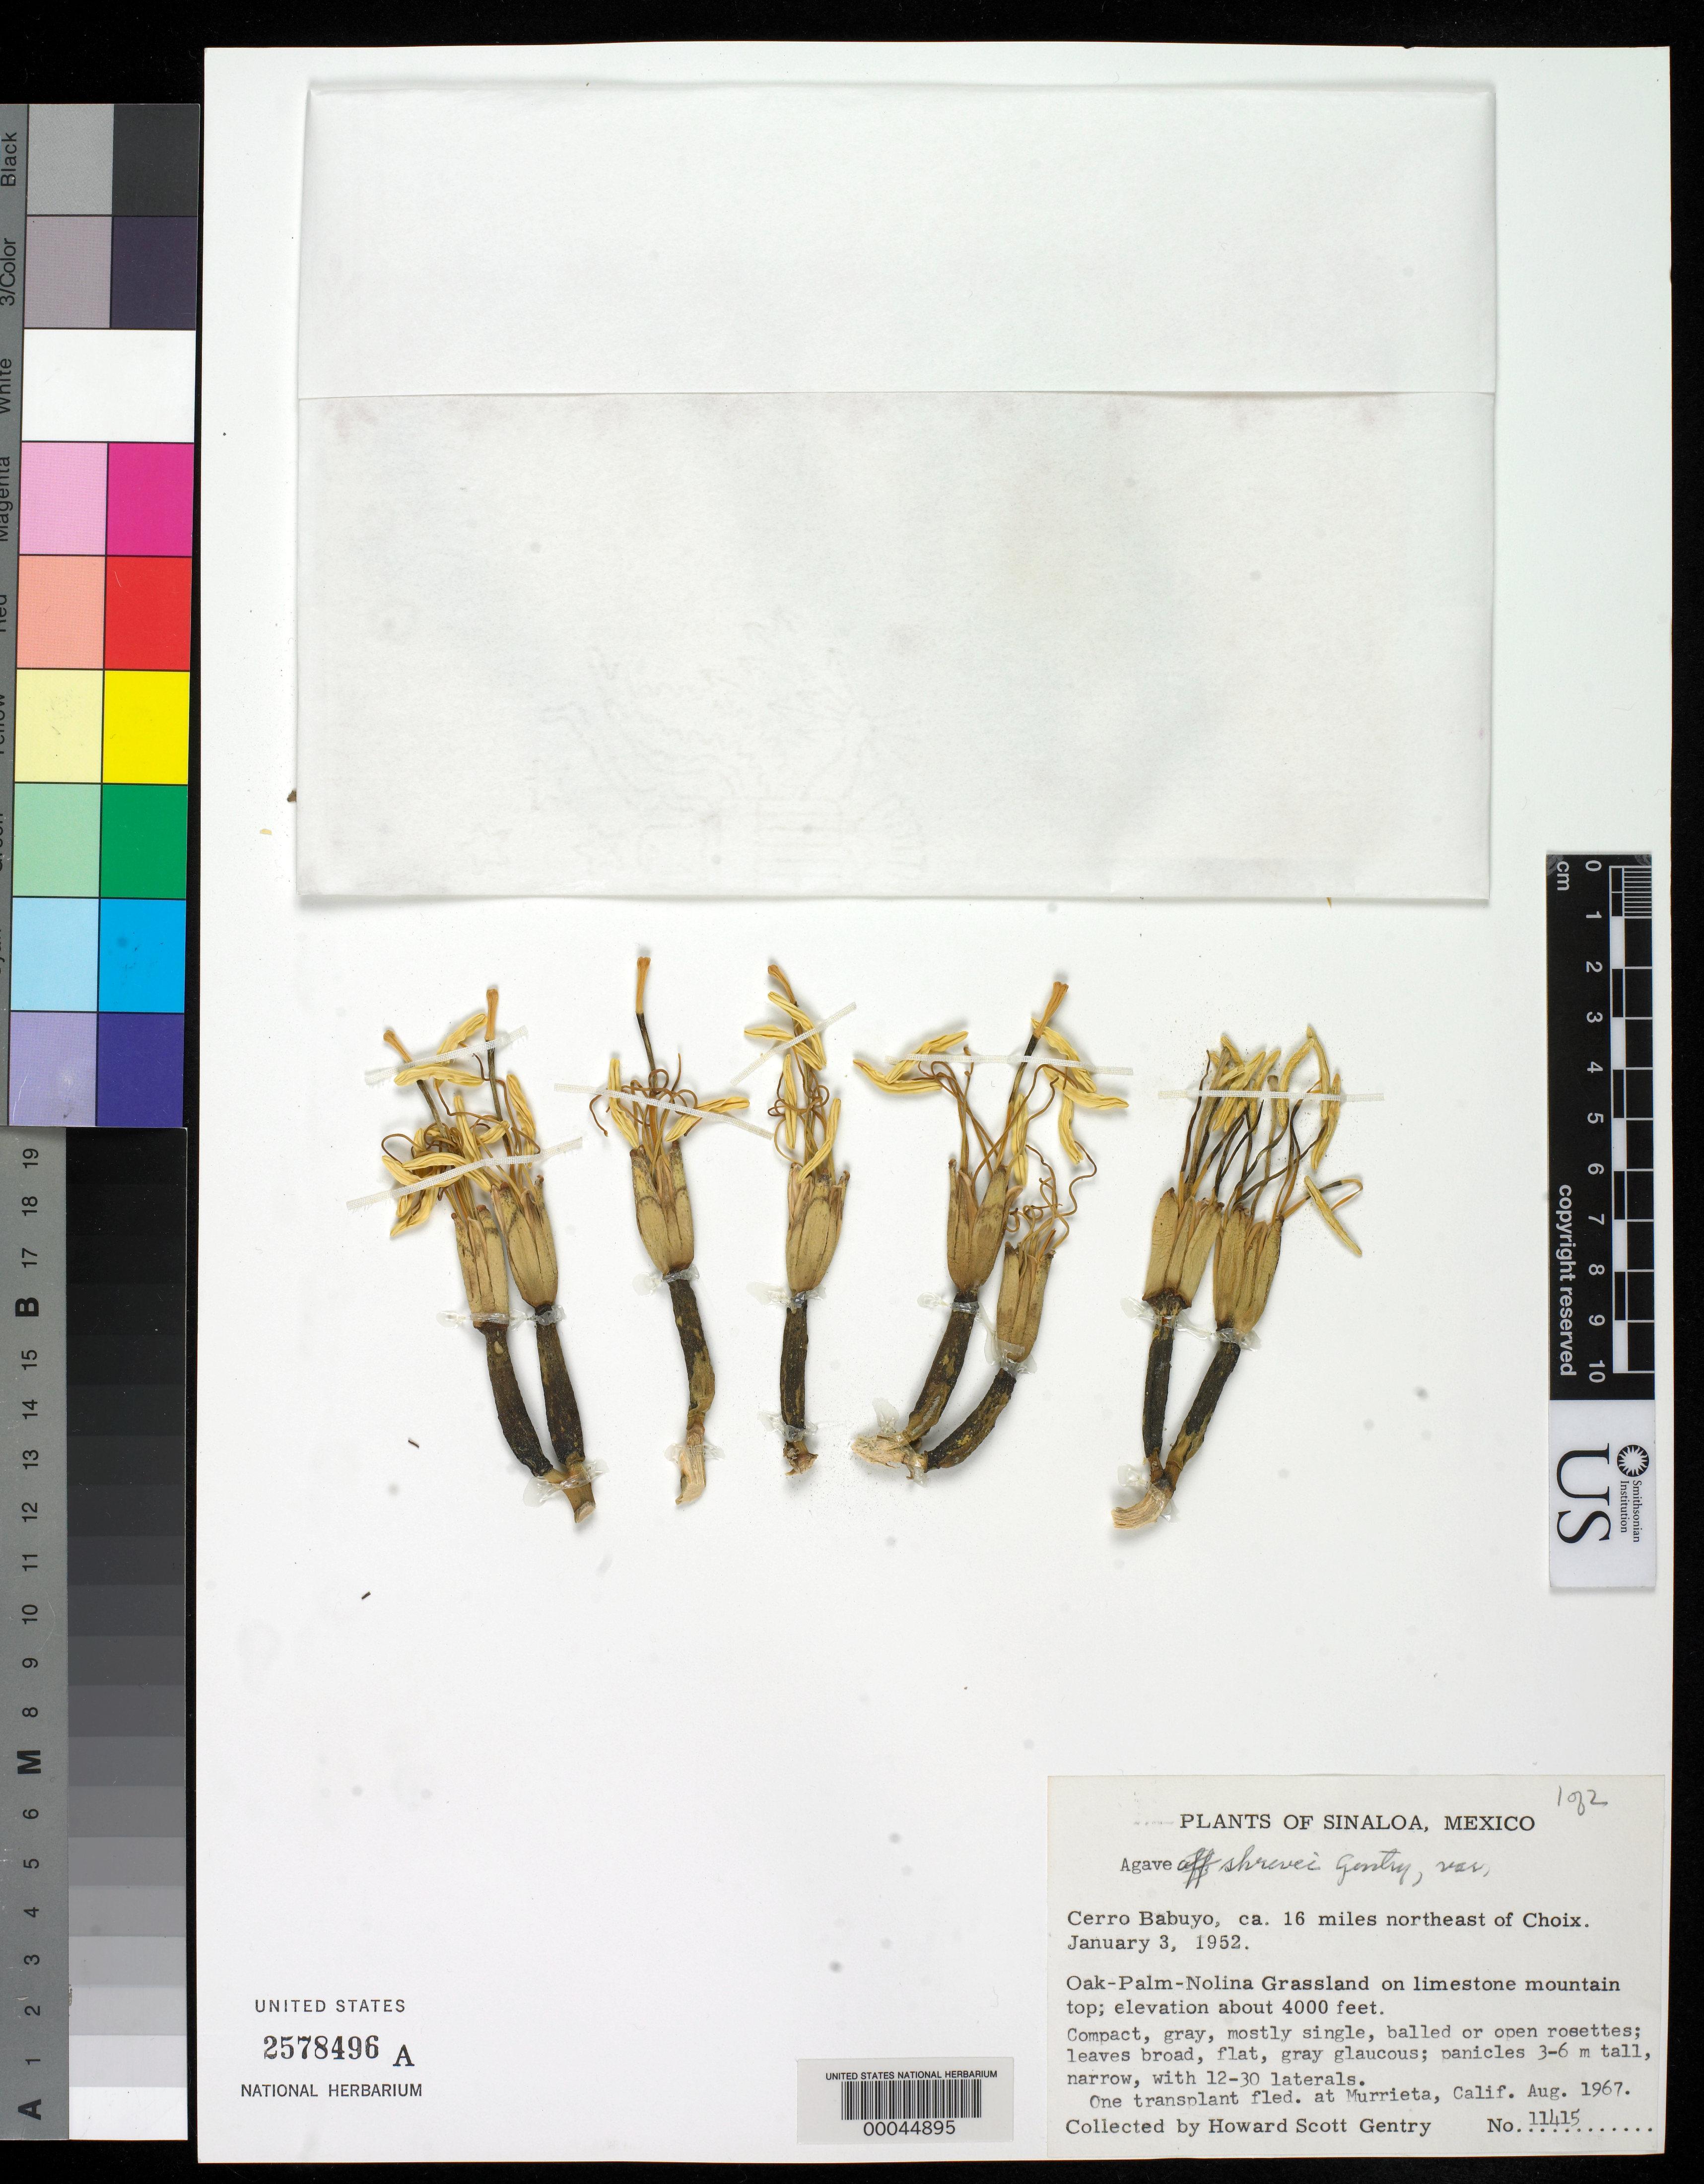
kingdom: Plantae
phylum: Tracheophyta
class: Liliopsida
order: Asparagales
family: Asparagaceae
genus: Agave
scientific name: Agave shrevei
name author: Gentry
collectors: H. S. Gentry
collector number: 11415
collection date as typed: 03 Jan 1952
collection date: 1952-01-03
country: Mexico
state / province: Sinaloa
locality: Cerro babuyo, ca 16 mi NE of choix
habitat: Grassland on limestone mountain top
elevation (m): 1219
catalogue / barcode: US 2578496A